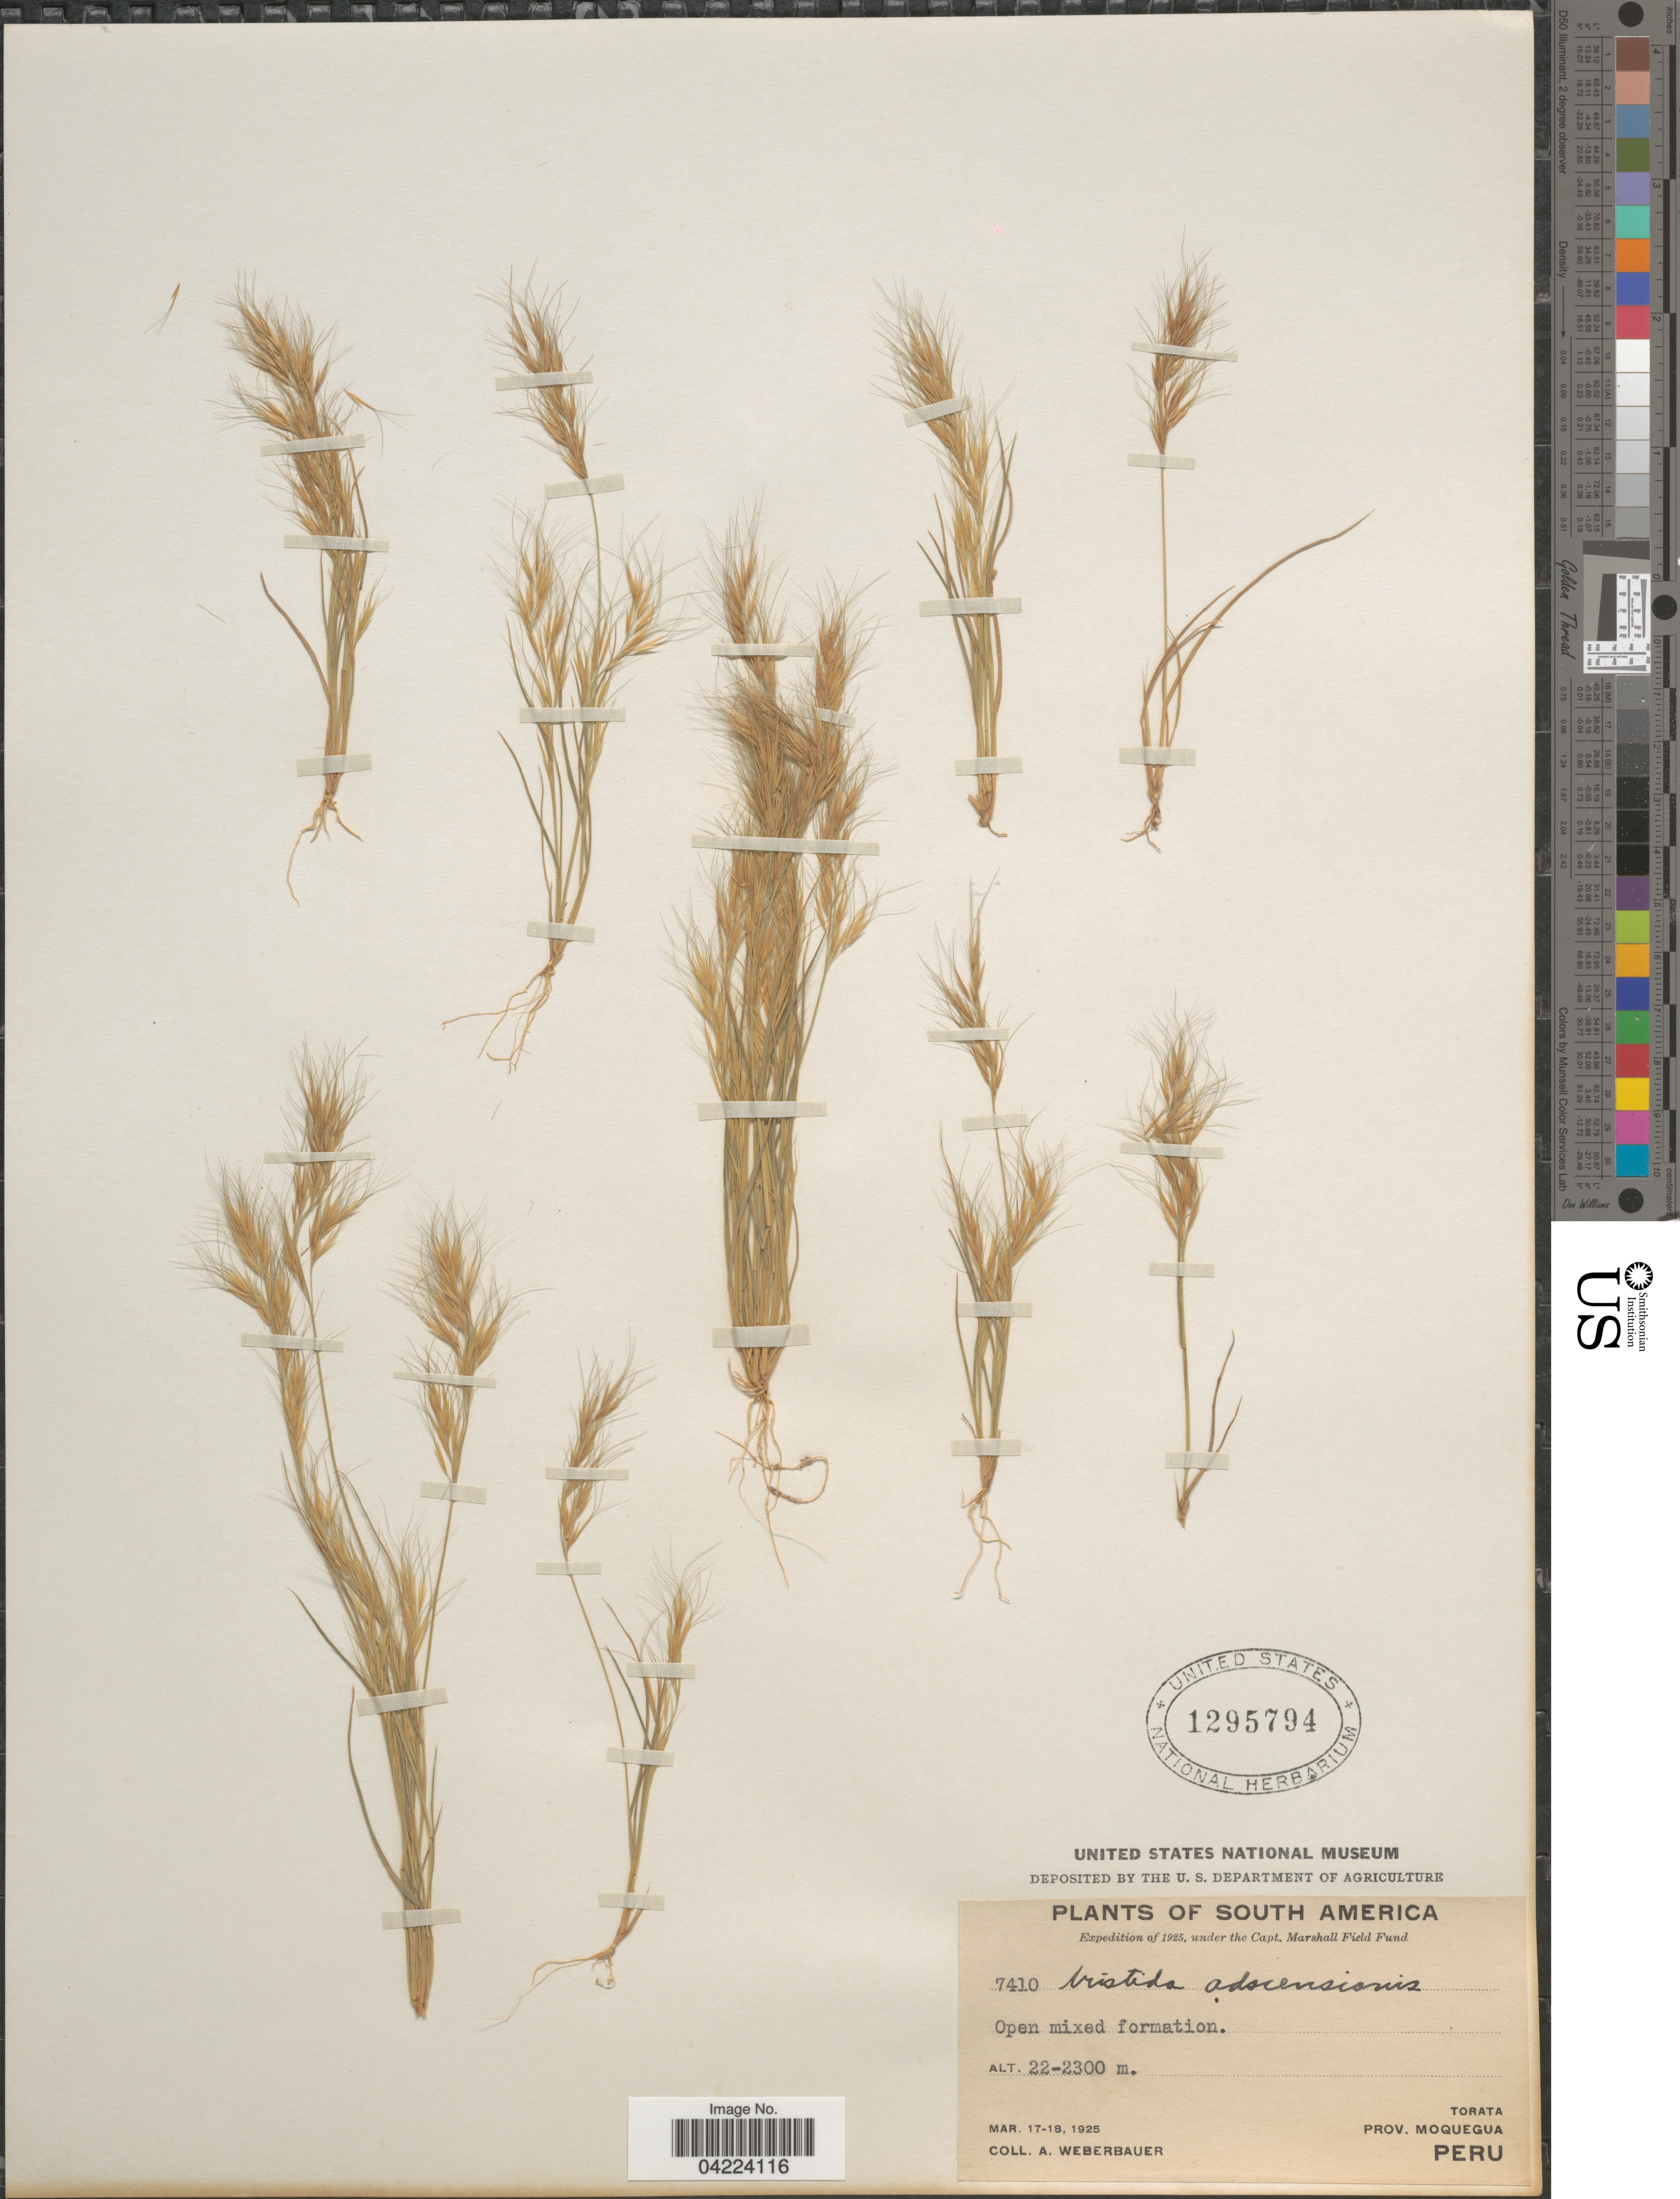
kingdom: Plantae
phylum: Tracheophyta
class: Liliopsida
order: Poales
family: Poaceae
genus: Aristida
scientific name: Aristida adscensionis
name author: L.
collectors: A. Weberbauer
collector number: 7410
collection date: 1925-03-17/1925-03-18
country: Peru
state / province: Moquegua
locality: Expedition of 1925, under the Capt. Marshall Field Fund. Torata.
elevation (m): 2200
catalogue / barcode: US 1295794